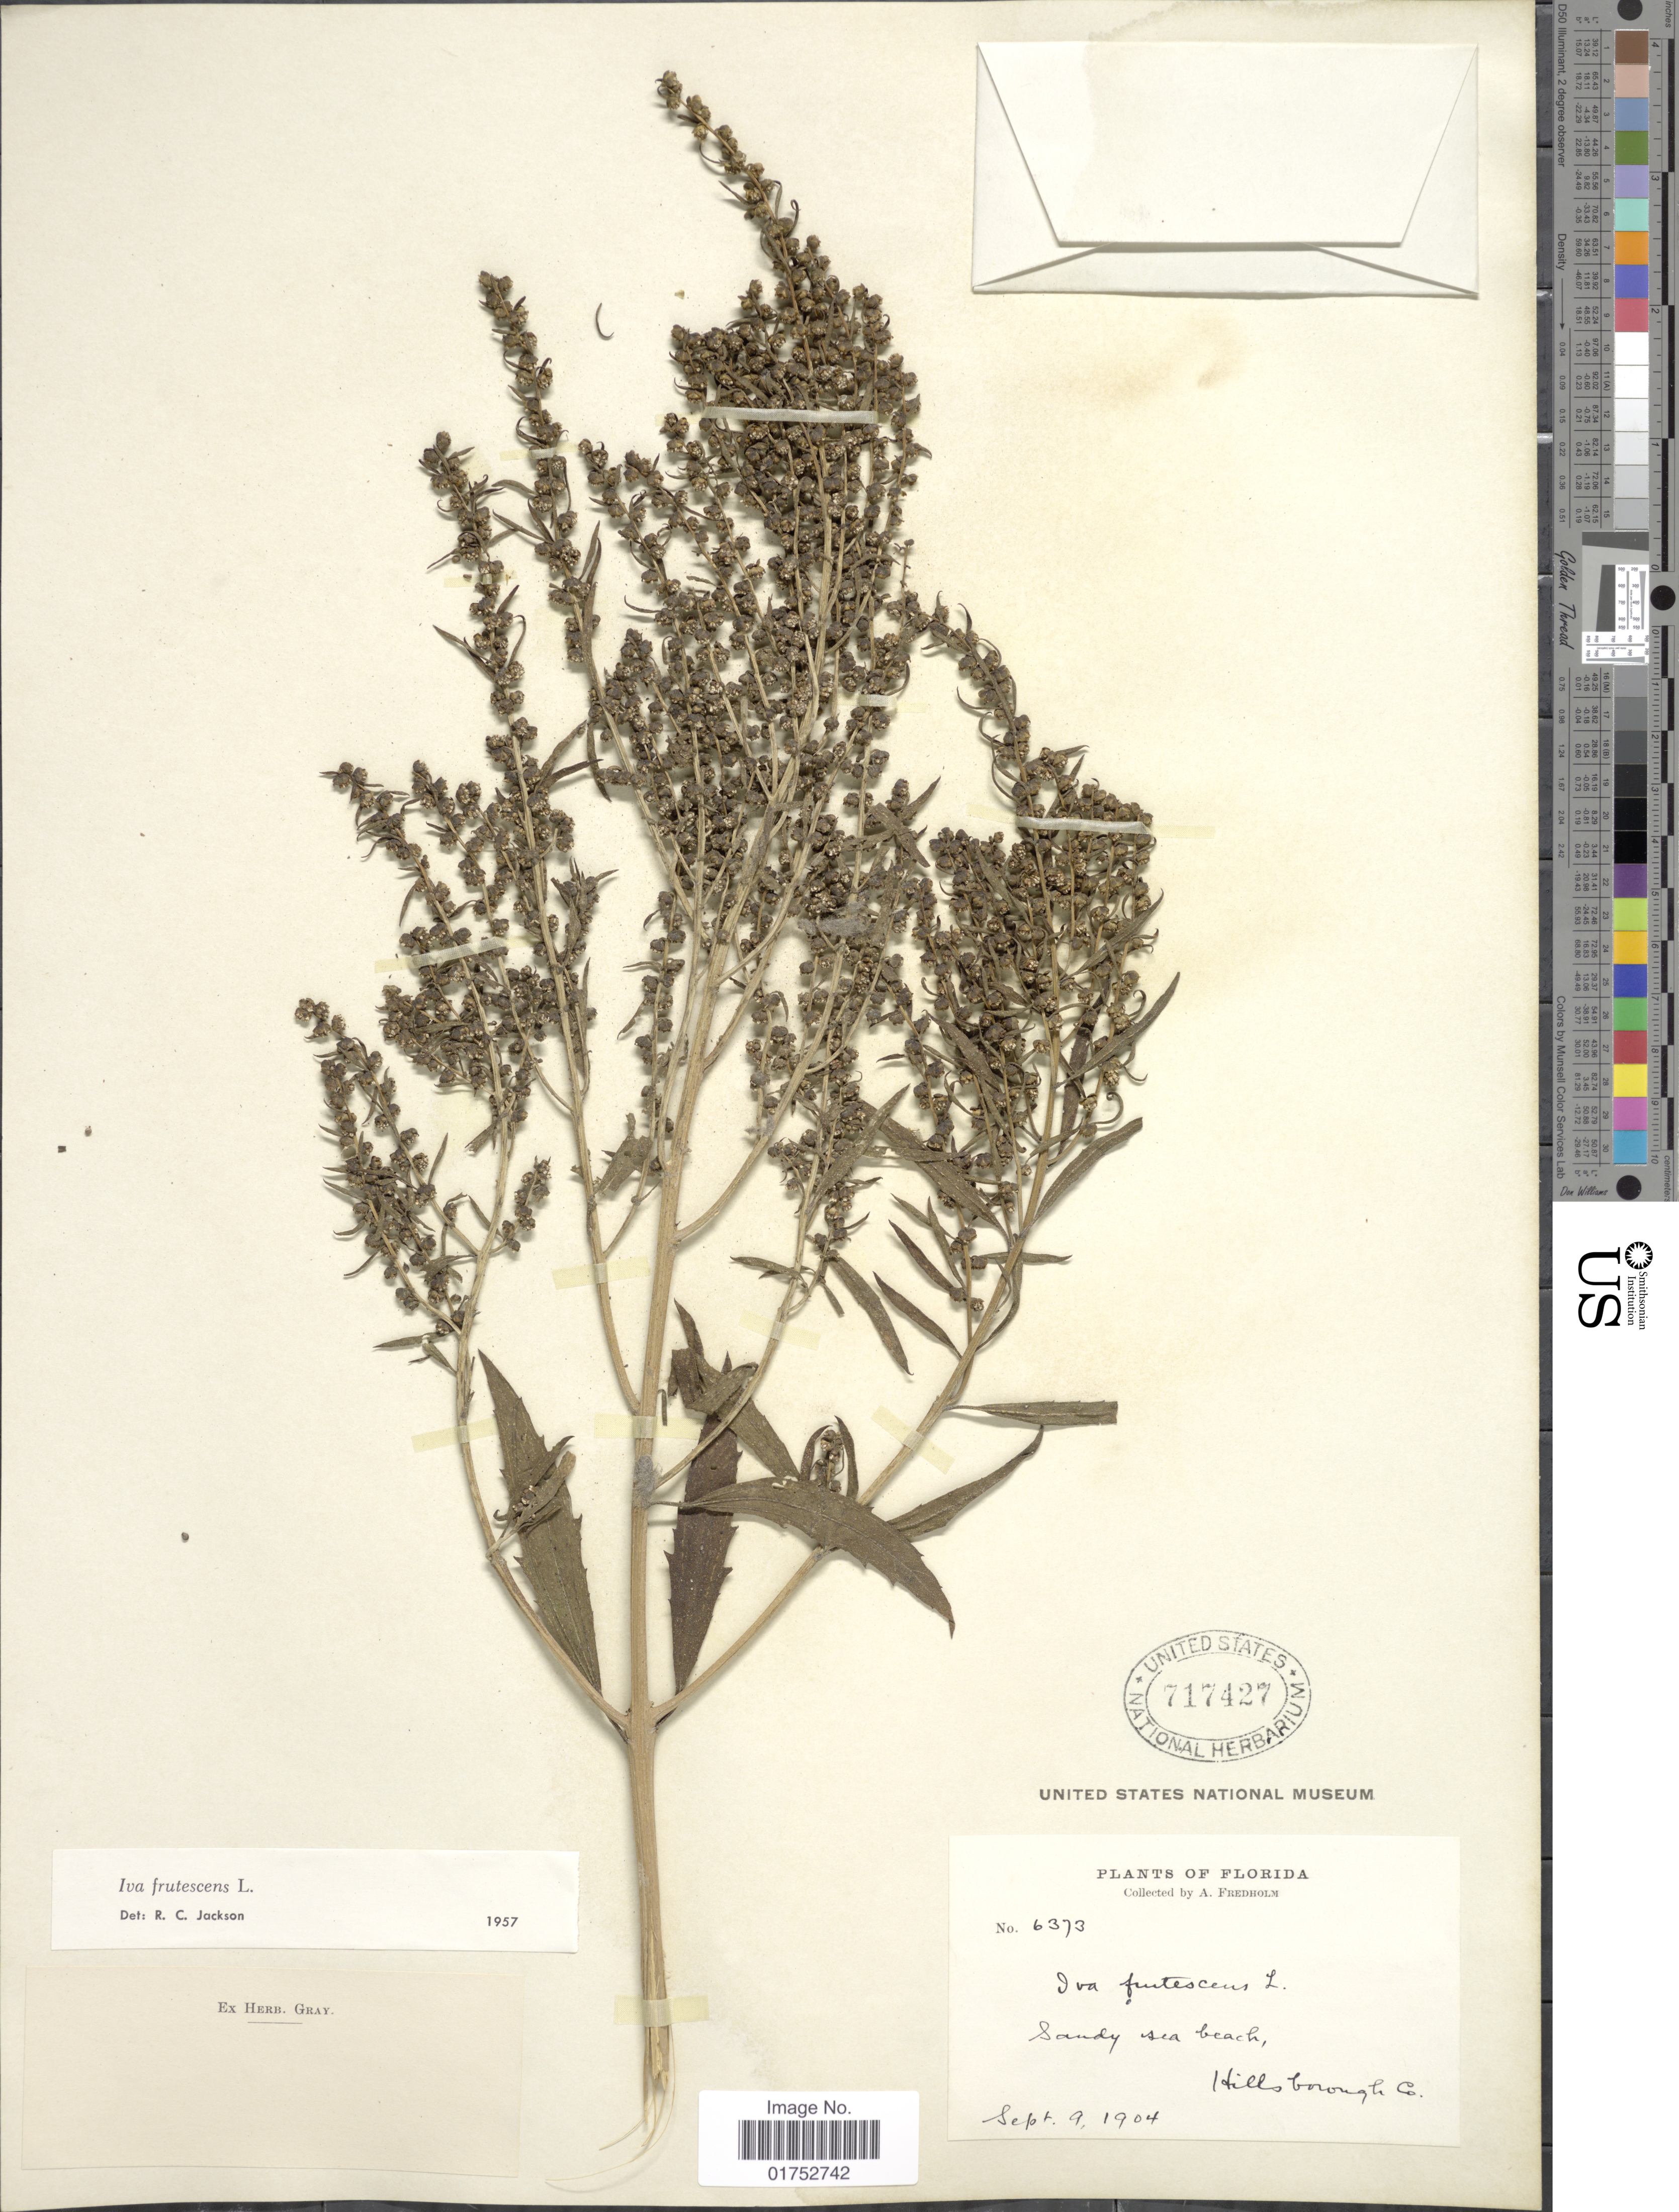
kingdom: Plantae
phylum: Tracheophyta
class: Magnoliopsida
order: Asterales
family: Asteraceae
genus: Iva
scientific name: Iva frutescens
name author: L.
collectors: A. Fredholm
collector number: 6373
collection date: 1904-09-09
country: United States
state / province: Florida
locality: Hillsborough Co.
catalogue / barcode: US 717427